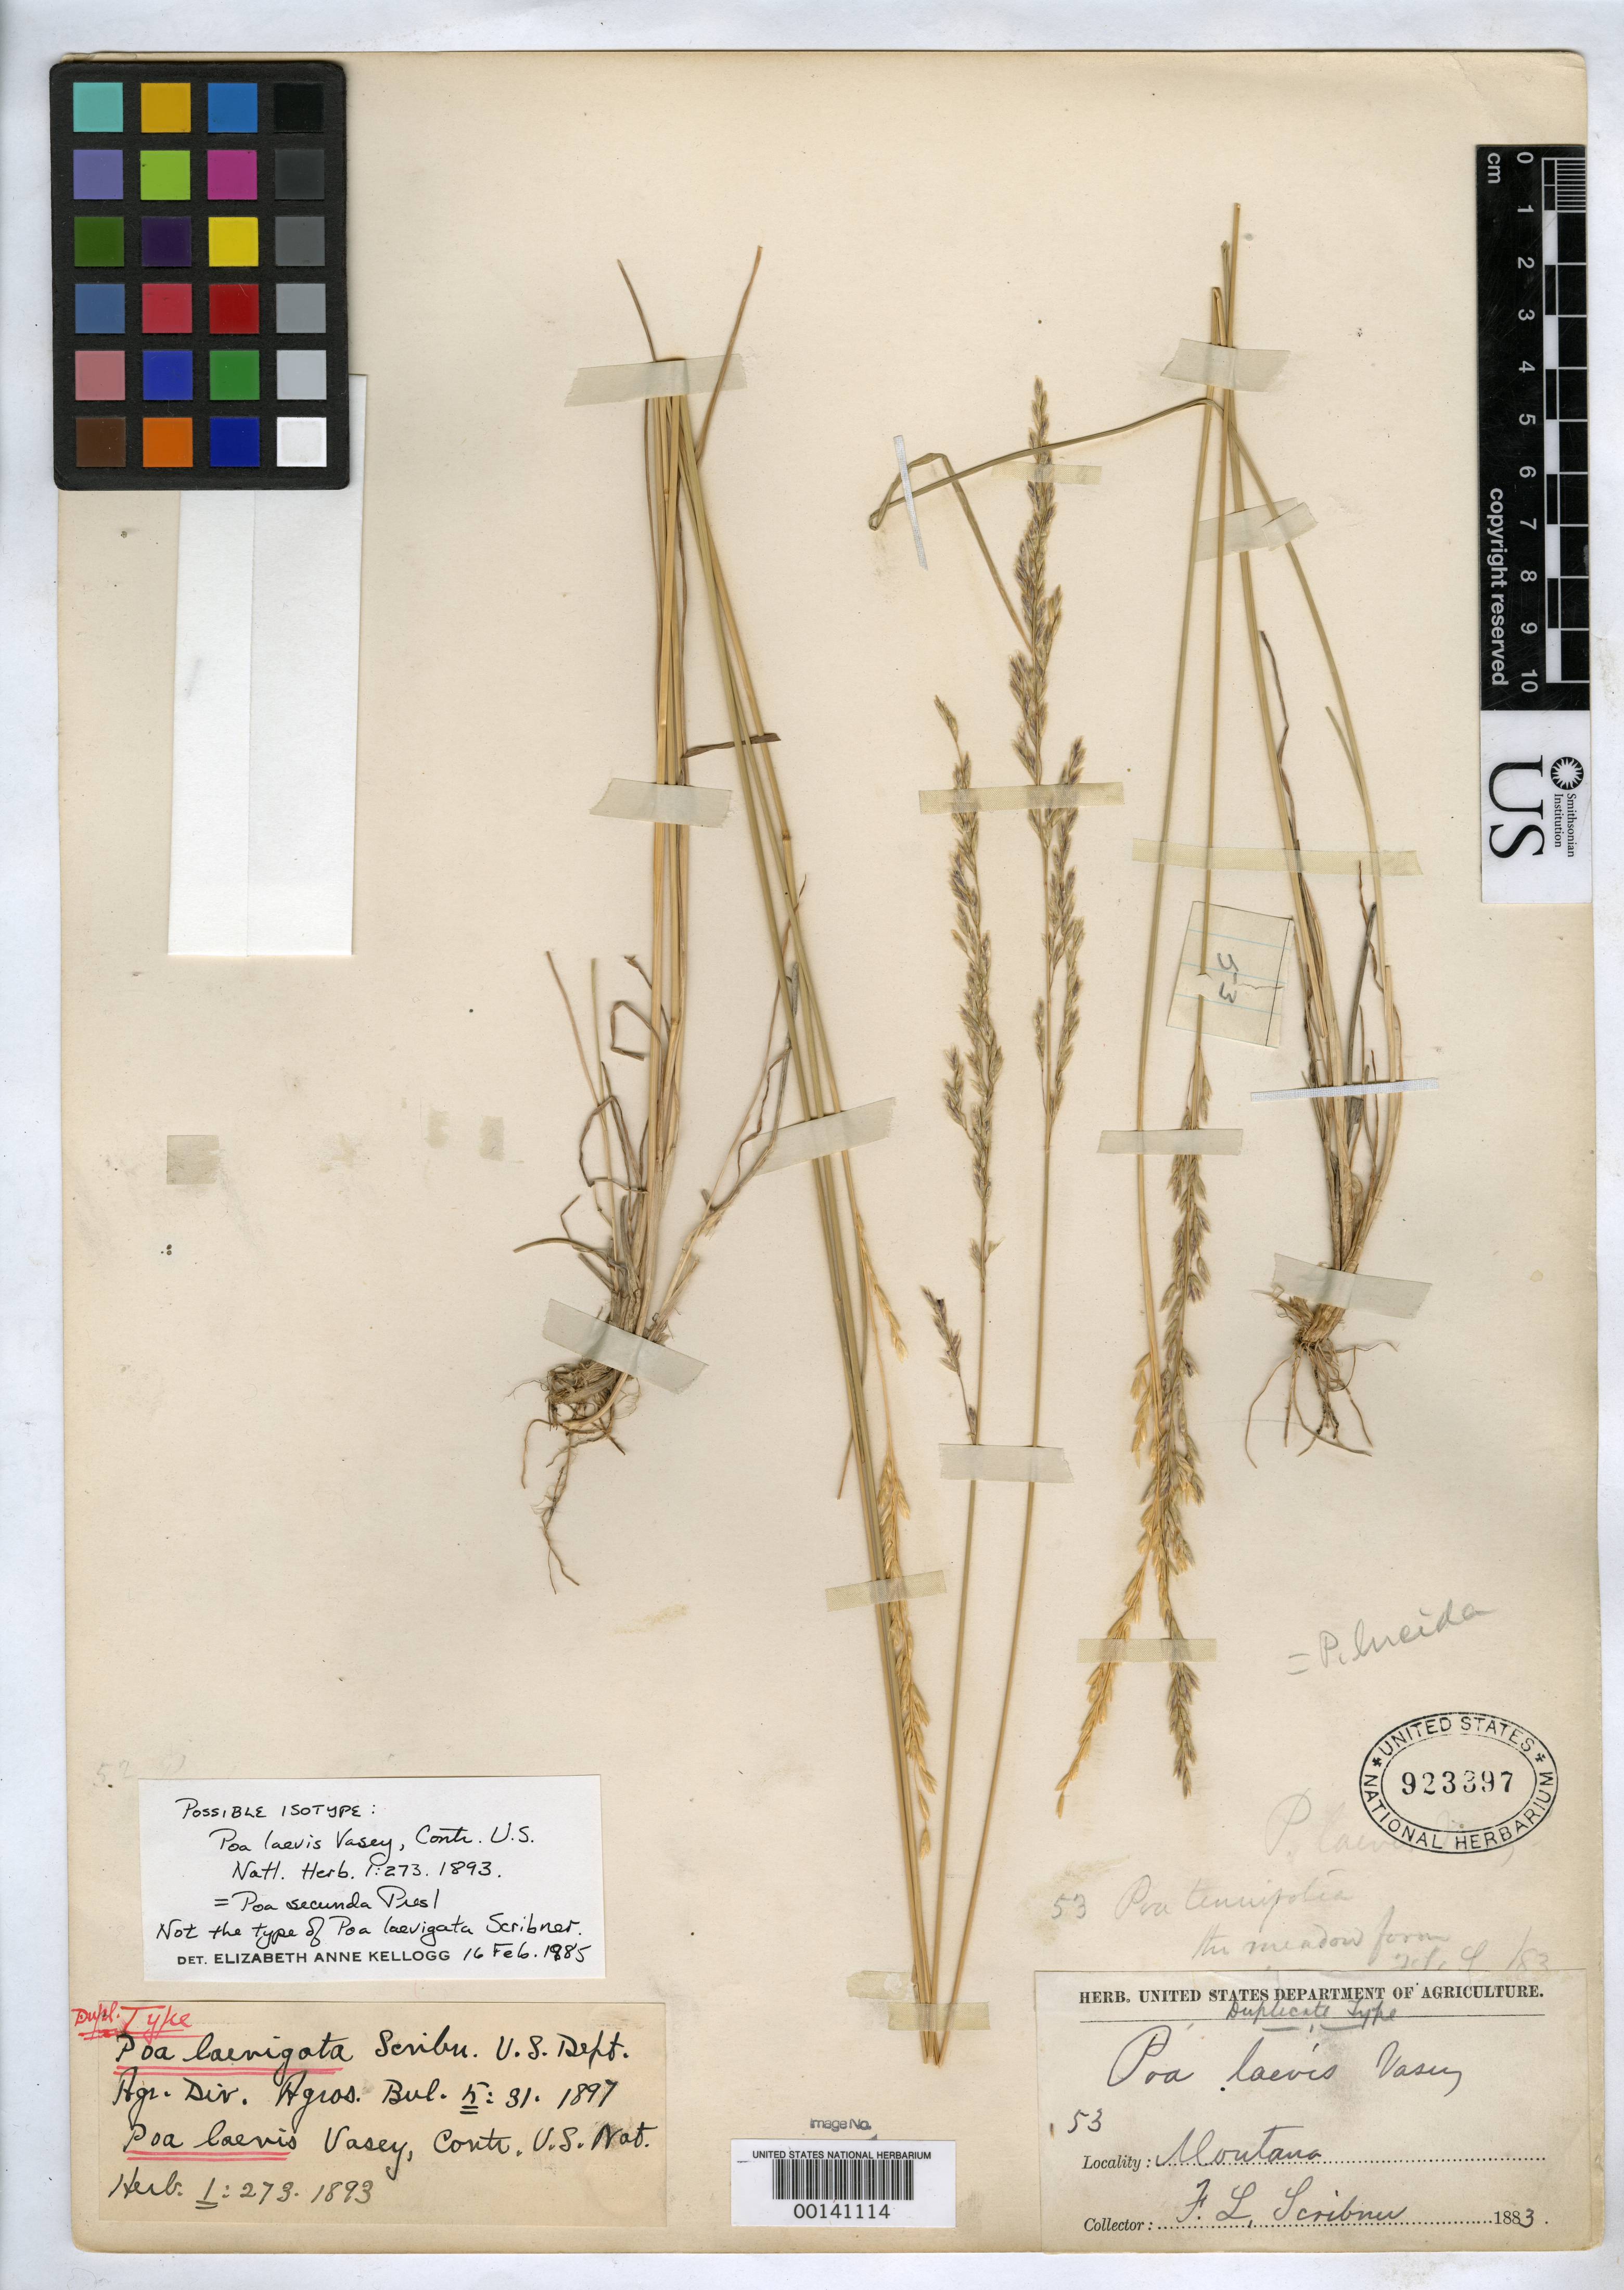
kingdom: Plantae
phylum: Tracheophyta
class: Liliopsida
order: Poales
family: Poaceae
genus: Poa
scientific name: Poa laevis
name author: Vasey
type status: Isotype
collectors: F. L. Scribner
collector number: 53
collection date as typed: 1883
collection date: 1883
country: United States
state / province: Montana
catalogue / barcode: US 923397